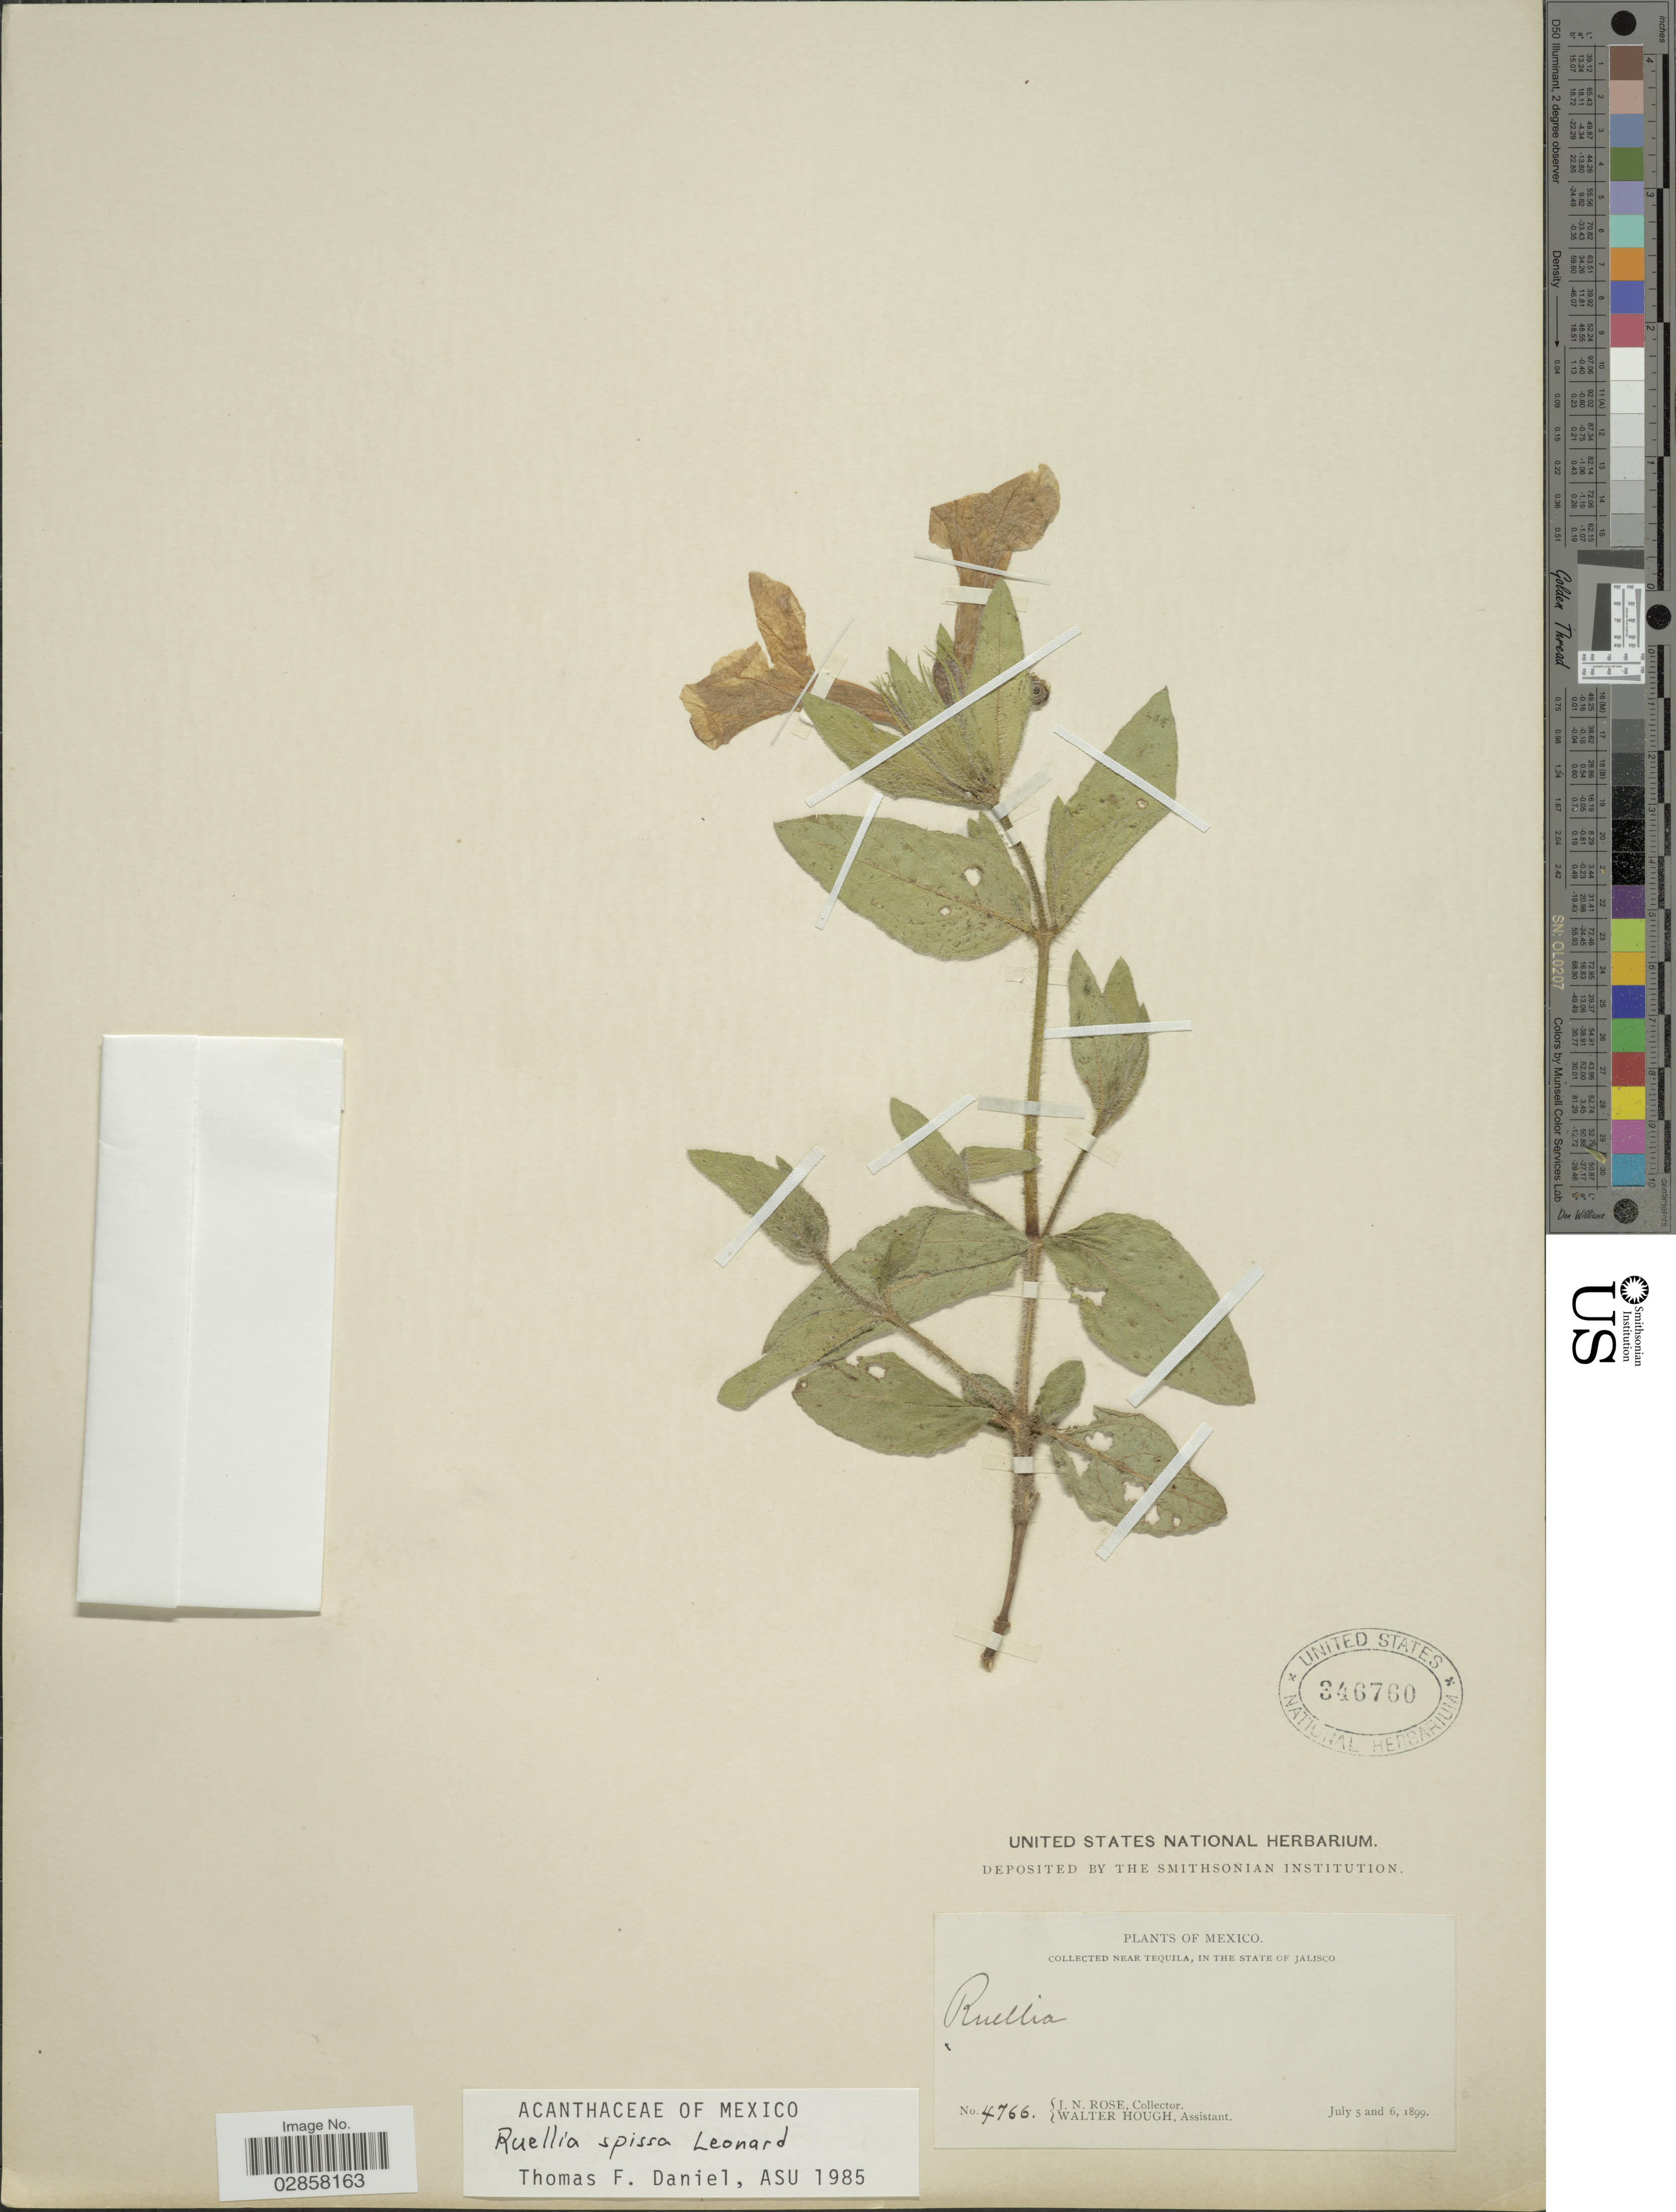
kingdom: Plantae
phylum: Tracheophyta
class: Magnoliopsida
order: Lamiales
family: Acanthaceae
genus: Ruellia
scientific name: Ruellia spissa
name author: Leonard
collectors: J. N. Rose & W. Hough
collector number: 4766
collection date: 1899-07-05/1899-07-06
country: Mexico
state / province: Jalisco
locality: Near Tequila.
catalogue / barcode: US 346760